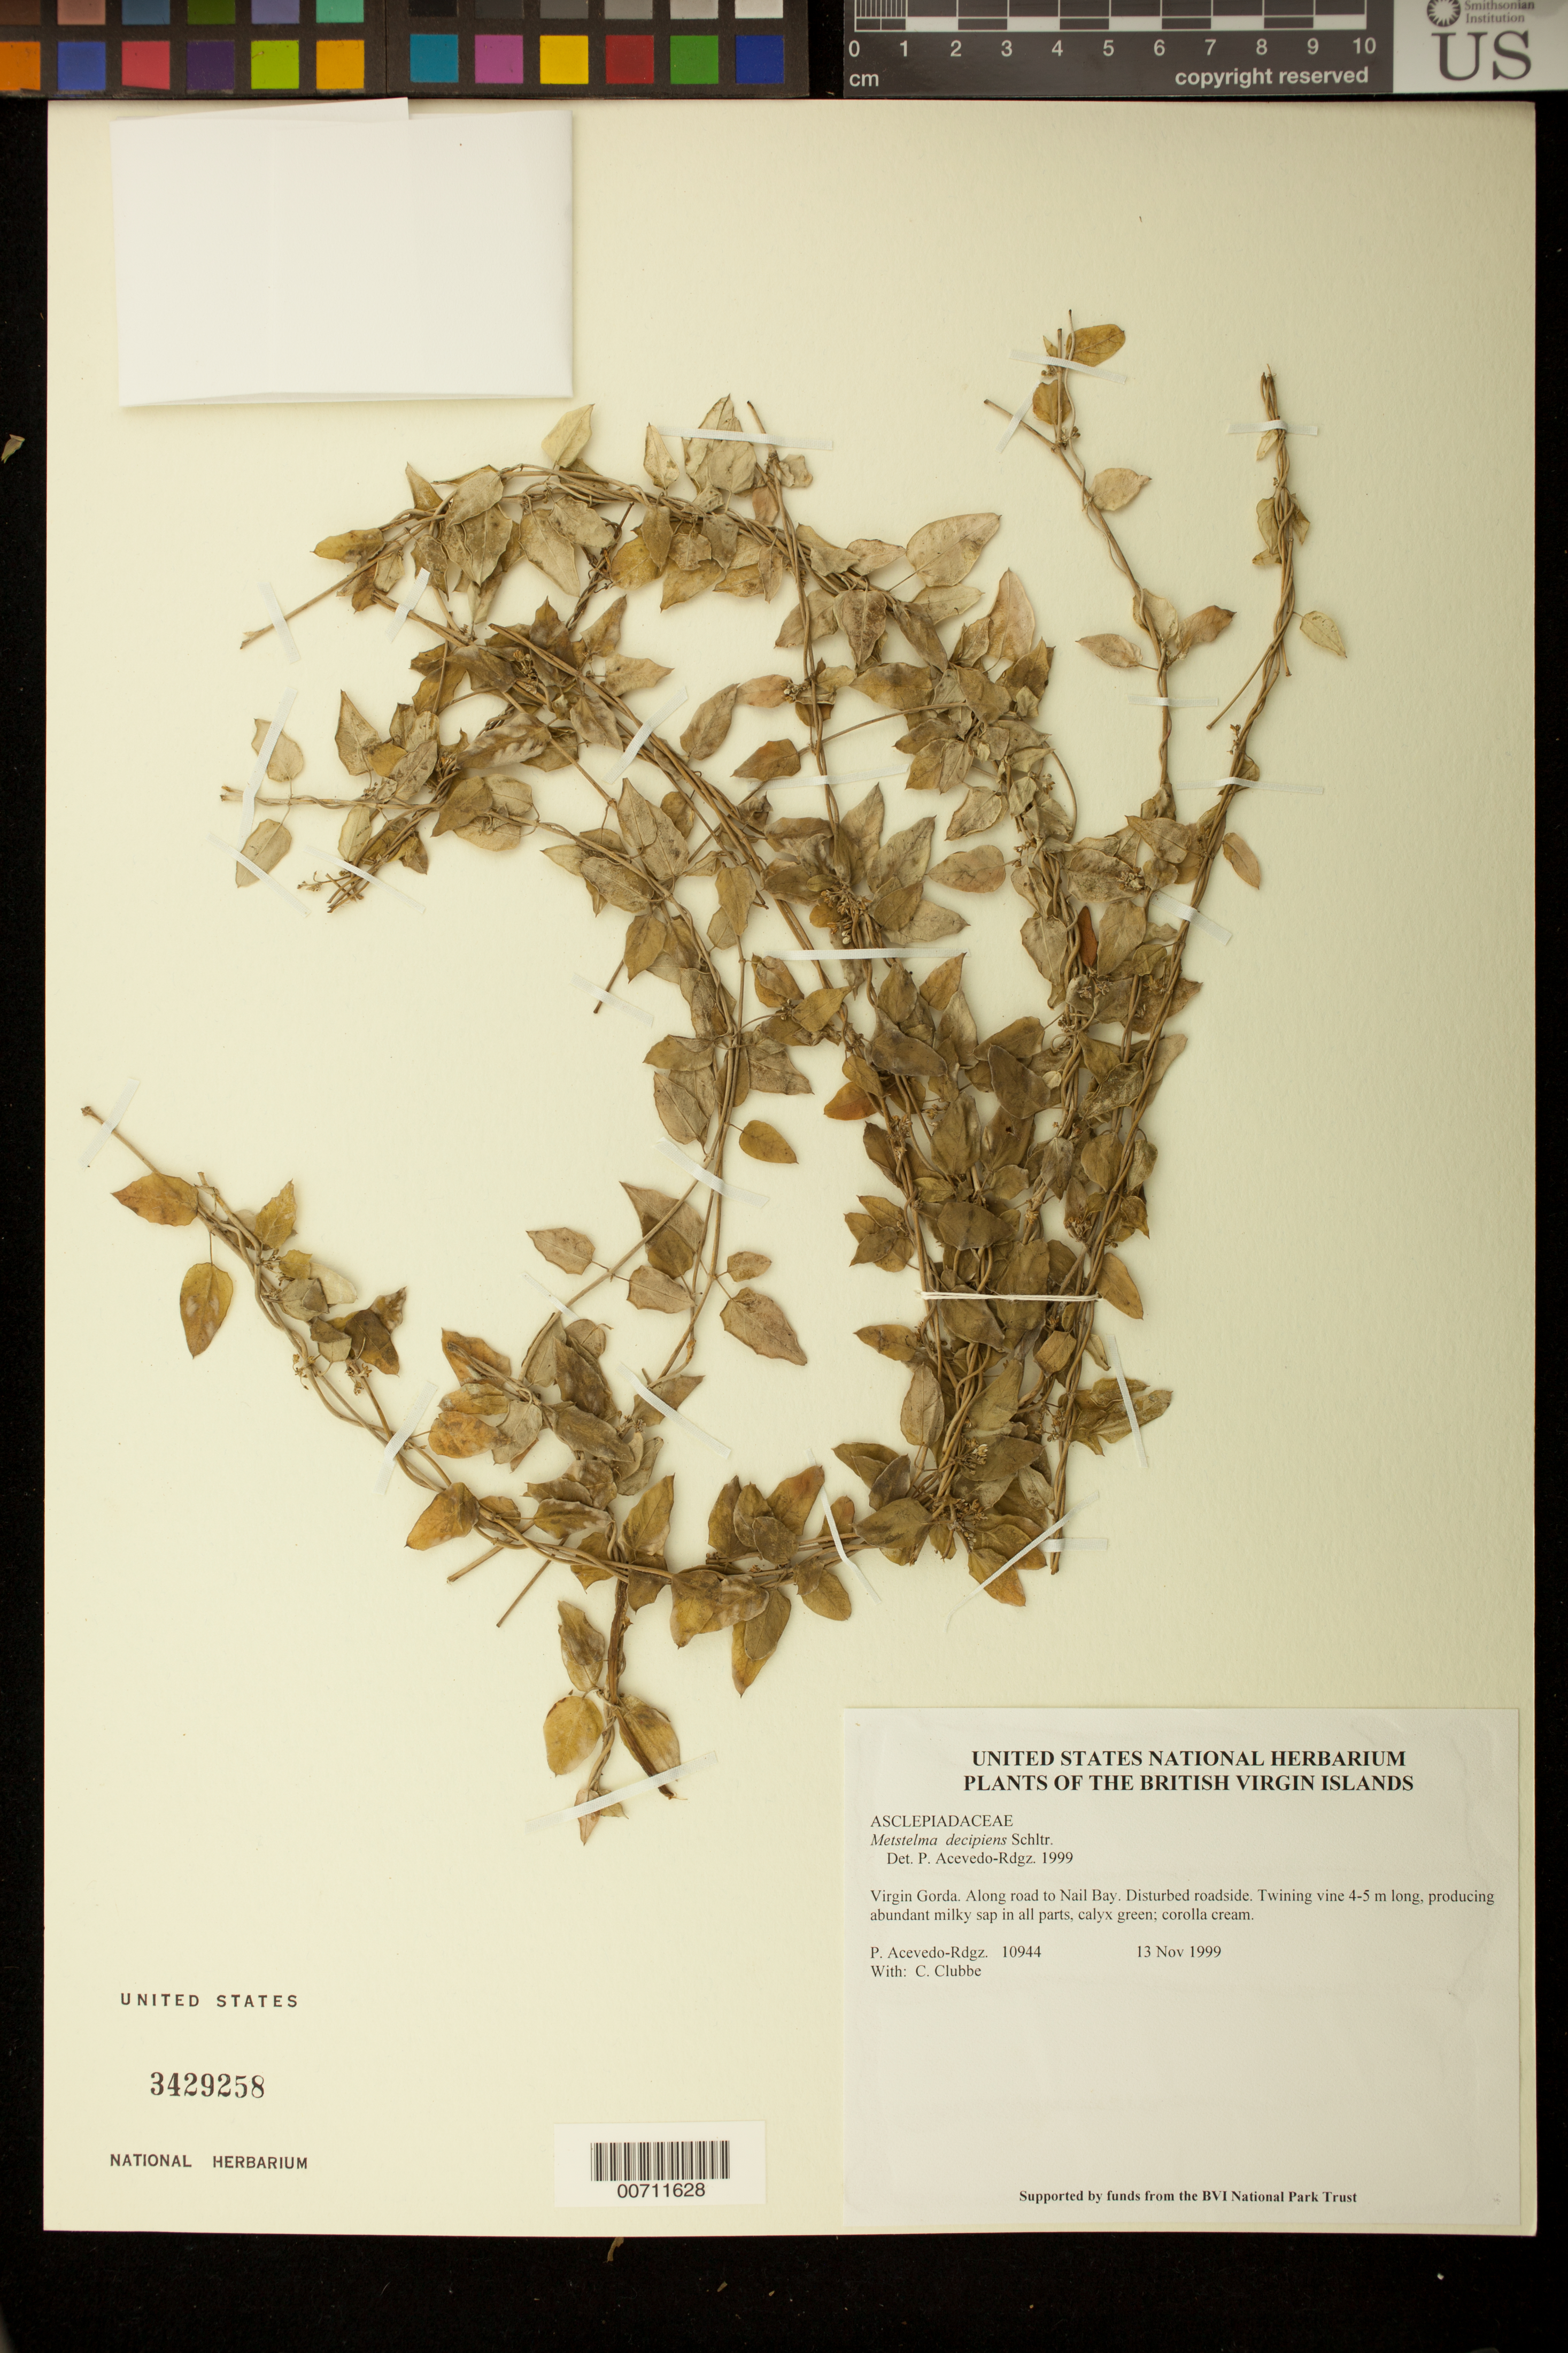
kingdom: Plantae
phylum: Tracheophyta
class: Magnoliopsida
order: Gentianales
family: Apocynaceae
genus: Metastelma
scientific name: Metastelma decipiens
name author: Schltr.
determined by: Acevedo-Rodríguez, P., (BOT), Smithsonian Institution - National Museum of Natural History (UNITED STATES)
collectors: P. Acevedo-Rodr., C. Clubbe, M. Gillman & C. Hankamer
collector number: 10944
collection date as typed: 13 Nov 1999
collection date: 1999-11-13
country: British Virgin Islands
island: Virgin Gorda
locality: Along road to Nail Bay.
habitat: Disturbed roadside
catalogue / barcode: US 3429258